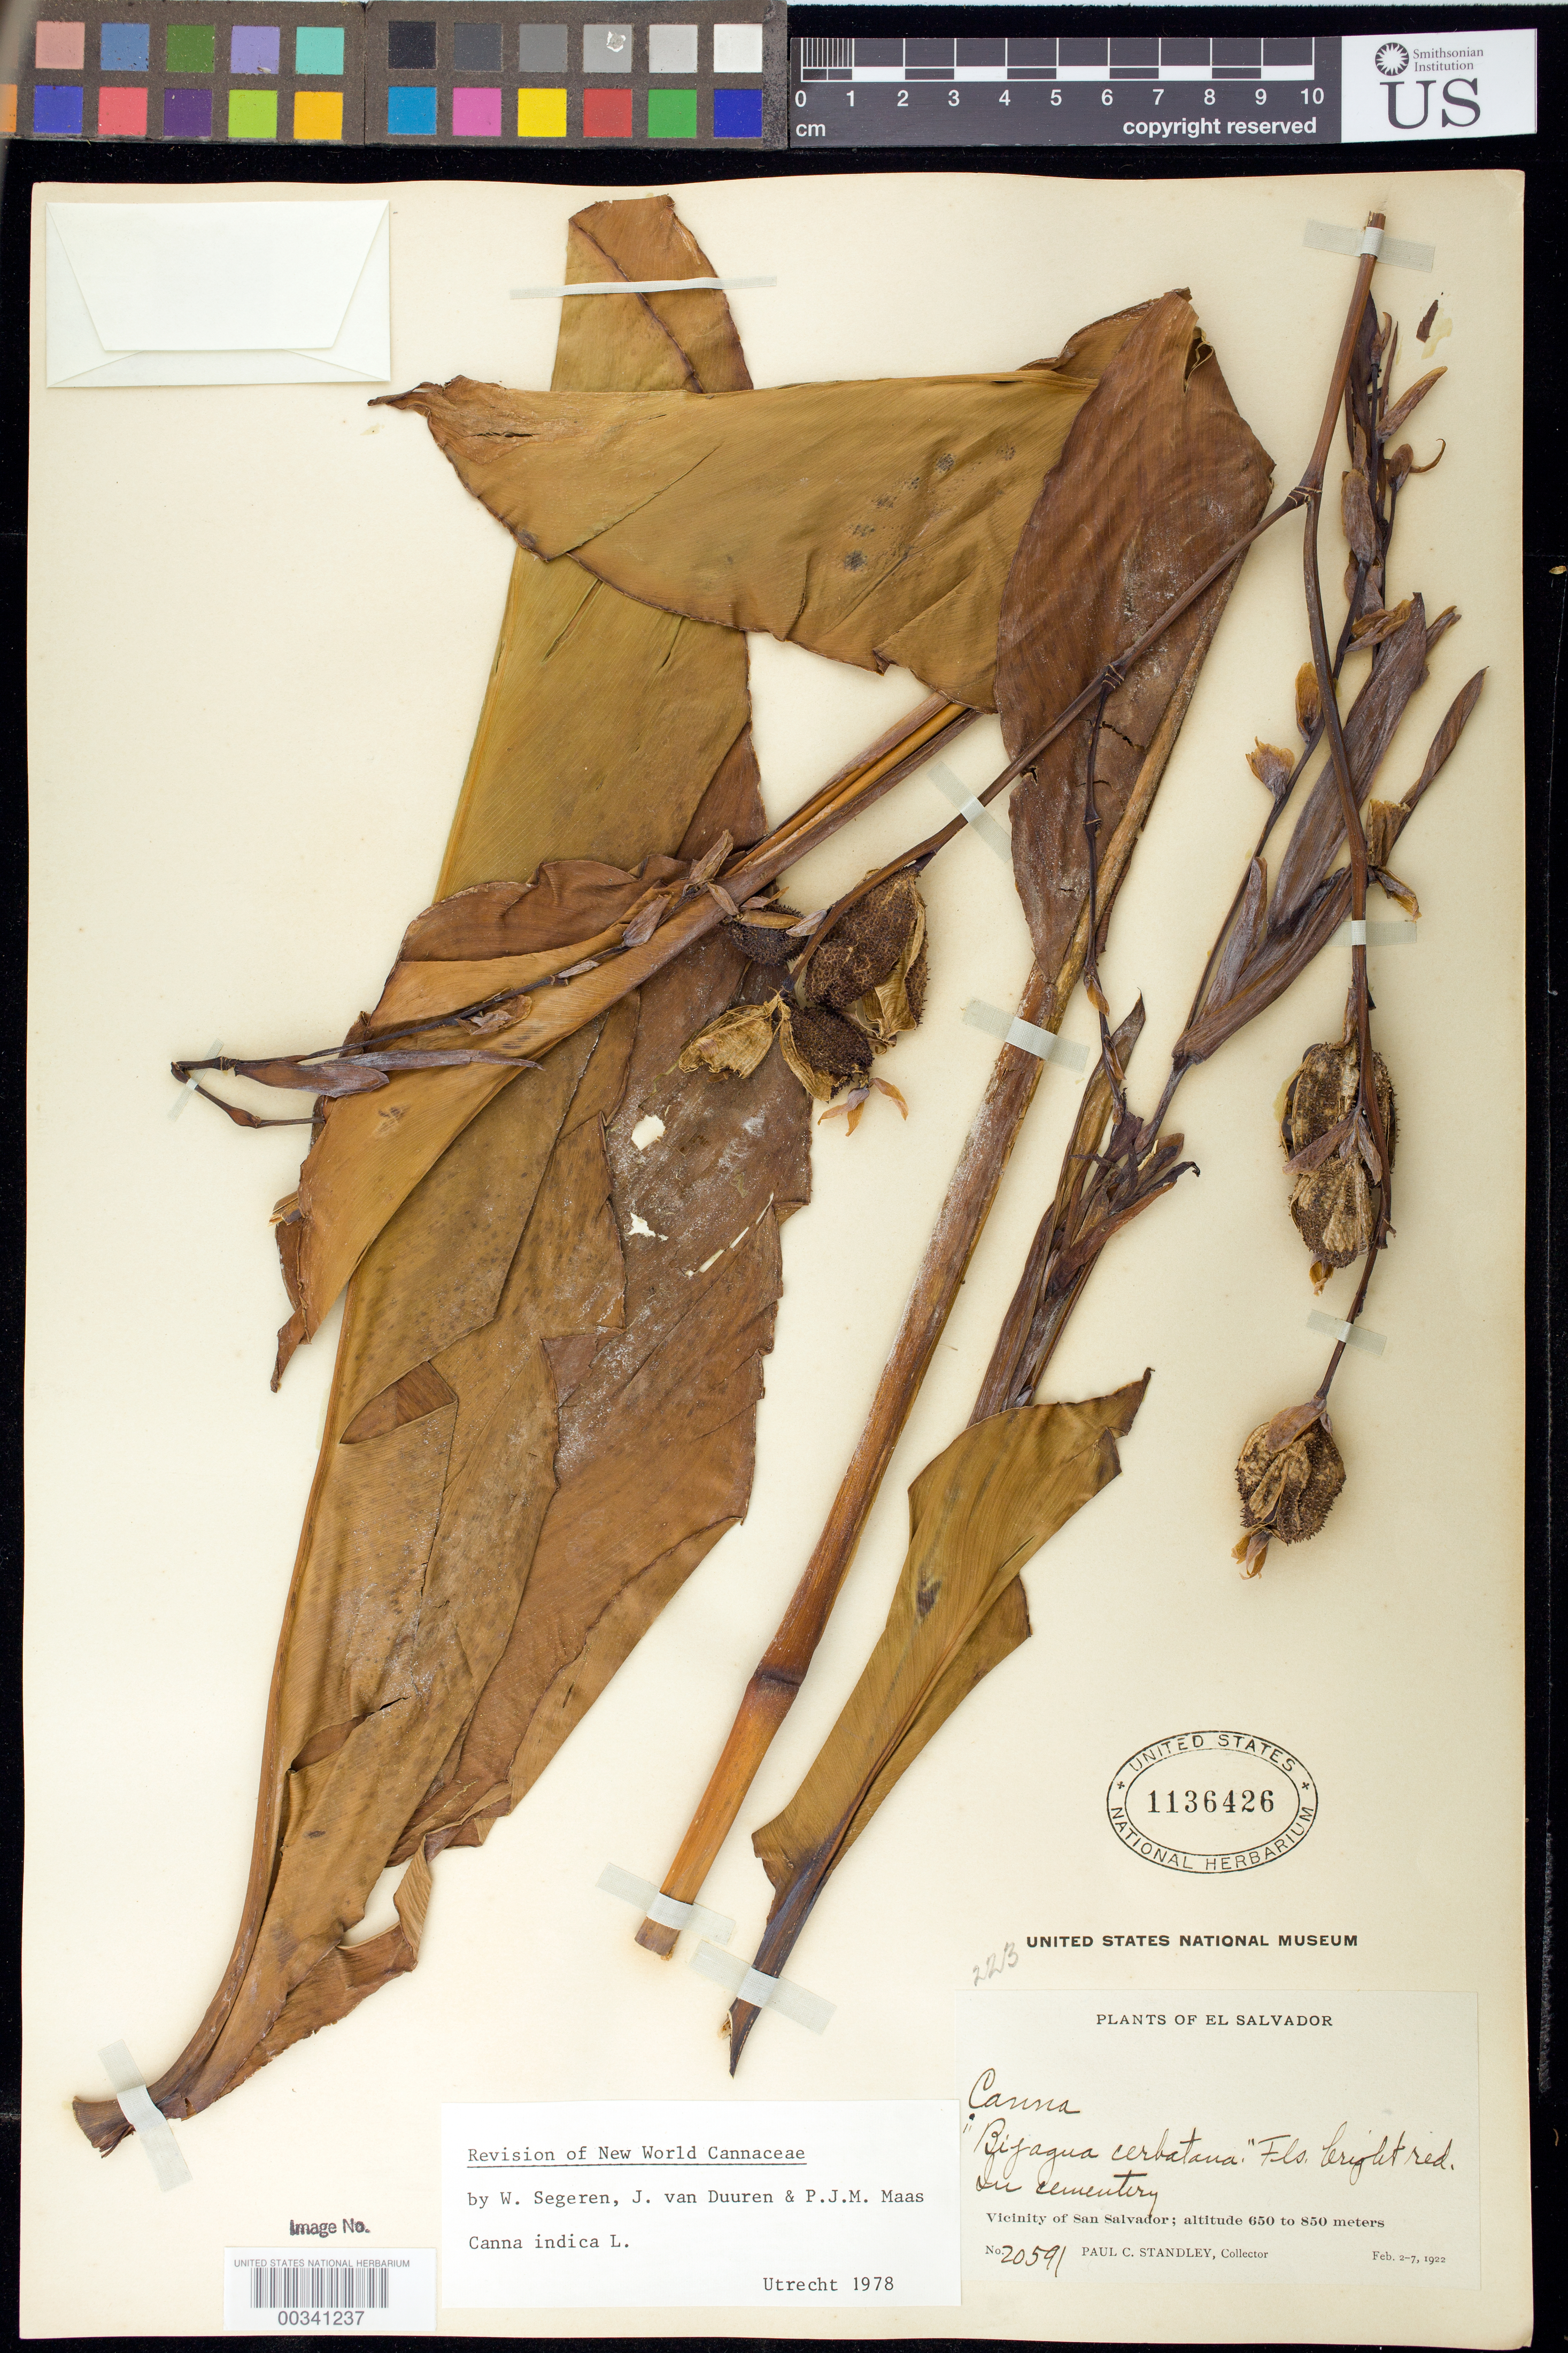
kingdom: Plantae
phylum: Tracheophyta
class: Liliopsida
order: Zingiberales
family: Cannaceae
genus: Canna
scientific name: Canna indica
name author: L.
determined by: Segeren, W.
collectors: P. C. Standley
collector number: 20591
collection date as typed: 02 Feb 1922 to 07 Feb 1922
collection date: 1922-02-02/1922-02-07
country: El Salvador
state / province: San Salvador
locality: Vicinity of San Salvador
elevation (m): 650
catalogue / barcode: US 1136426